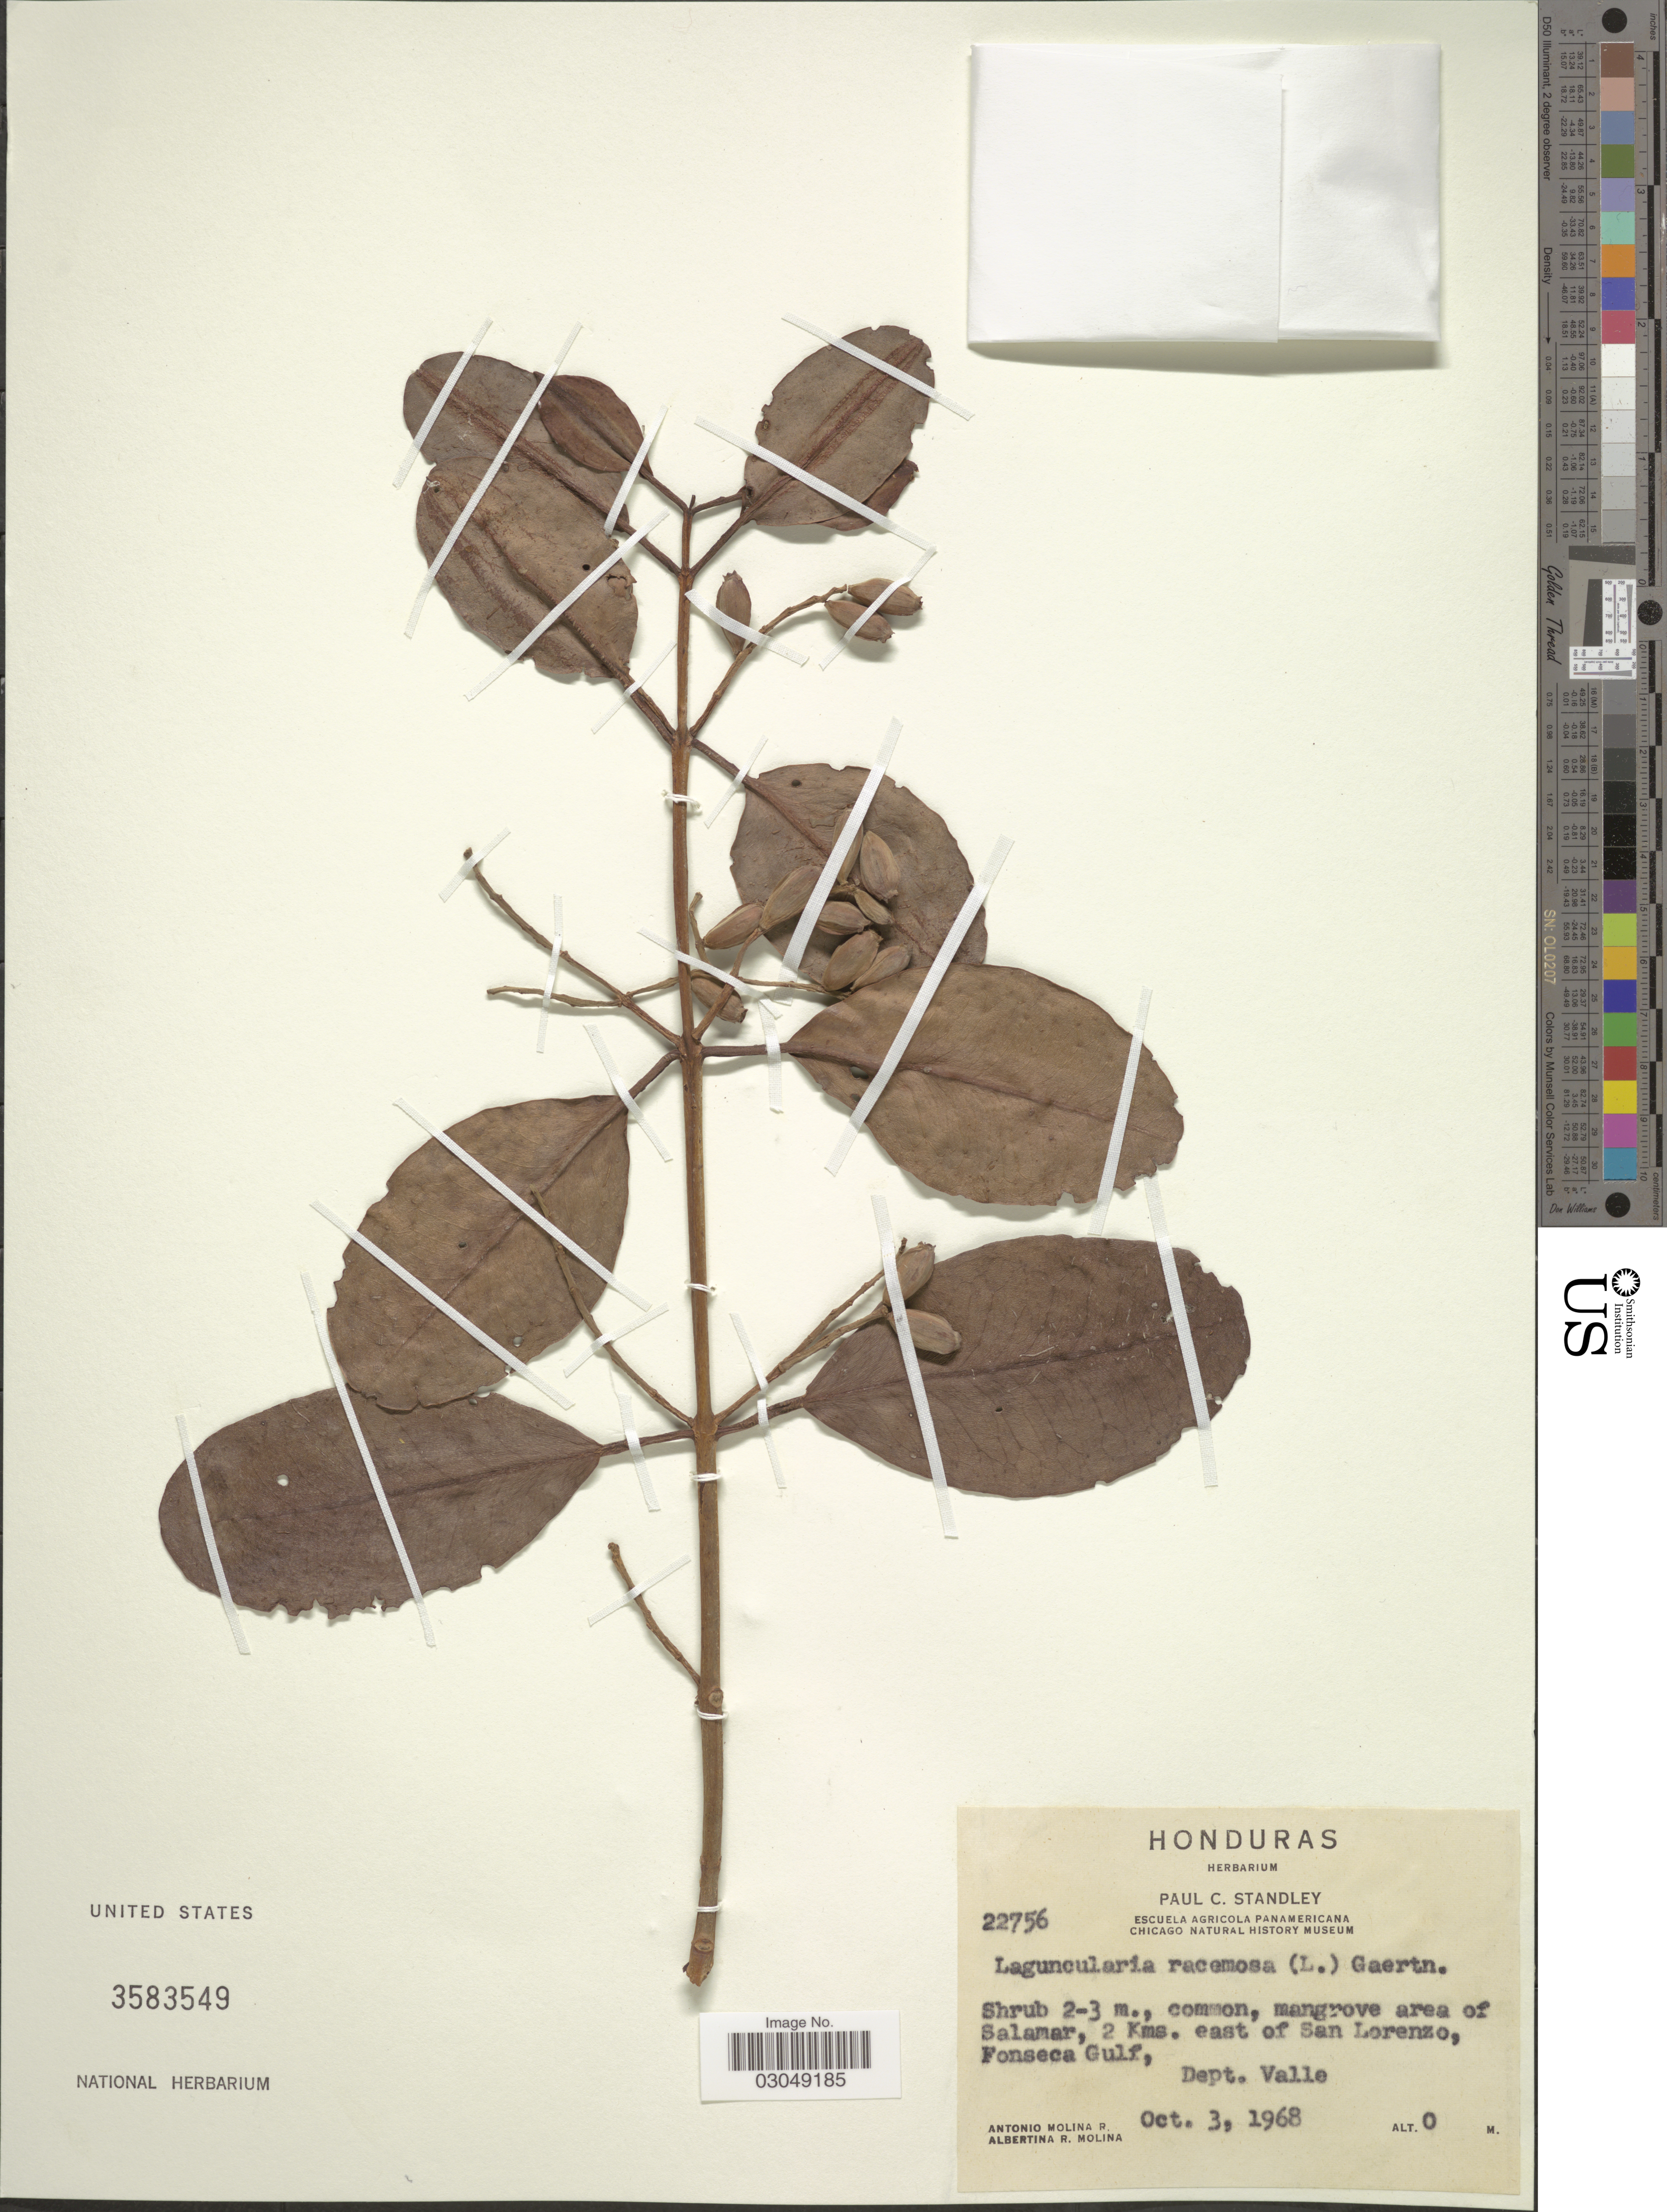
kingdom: Plantae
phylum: Tracheophyta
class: Magnoliopsida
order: Myrtales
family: Combretaceae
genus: Laguncularia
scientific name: Laguncularia racemosa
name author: (L.) C.F. Gaertn.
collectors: A. Molina R. & A. R. Molina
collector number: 22756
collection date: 1968-10-03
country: Honduras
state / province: Valle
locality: Mangrove area of Salamar, 2 Kms. east of San Lorenzo, Fonseca Gulf, Dept. Valle.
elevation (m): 0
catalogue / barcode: US 3583549